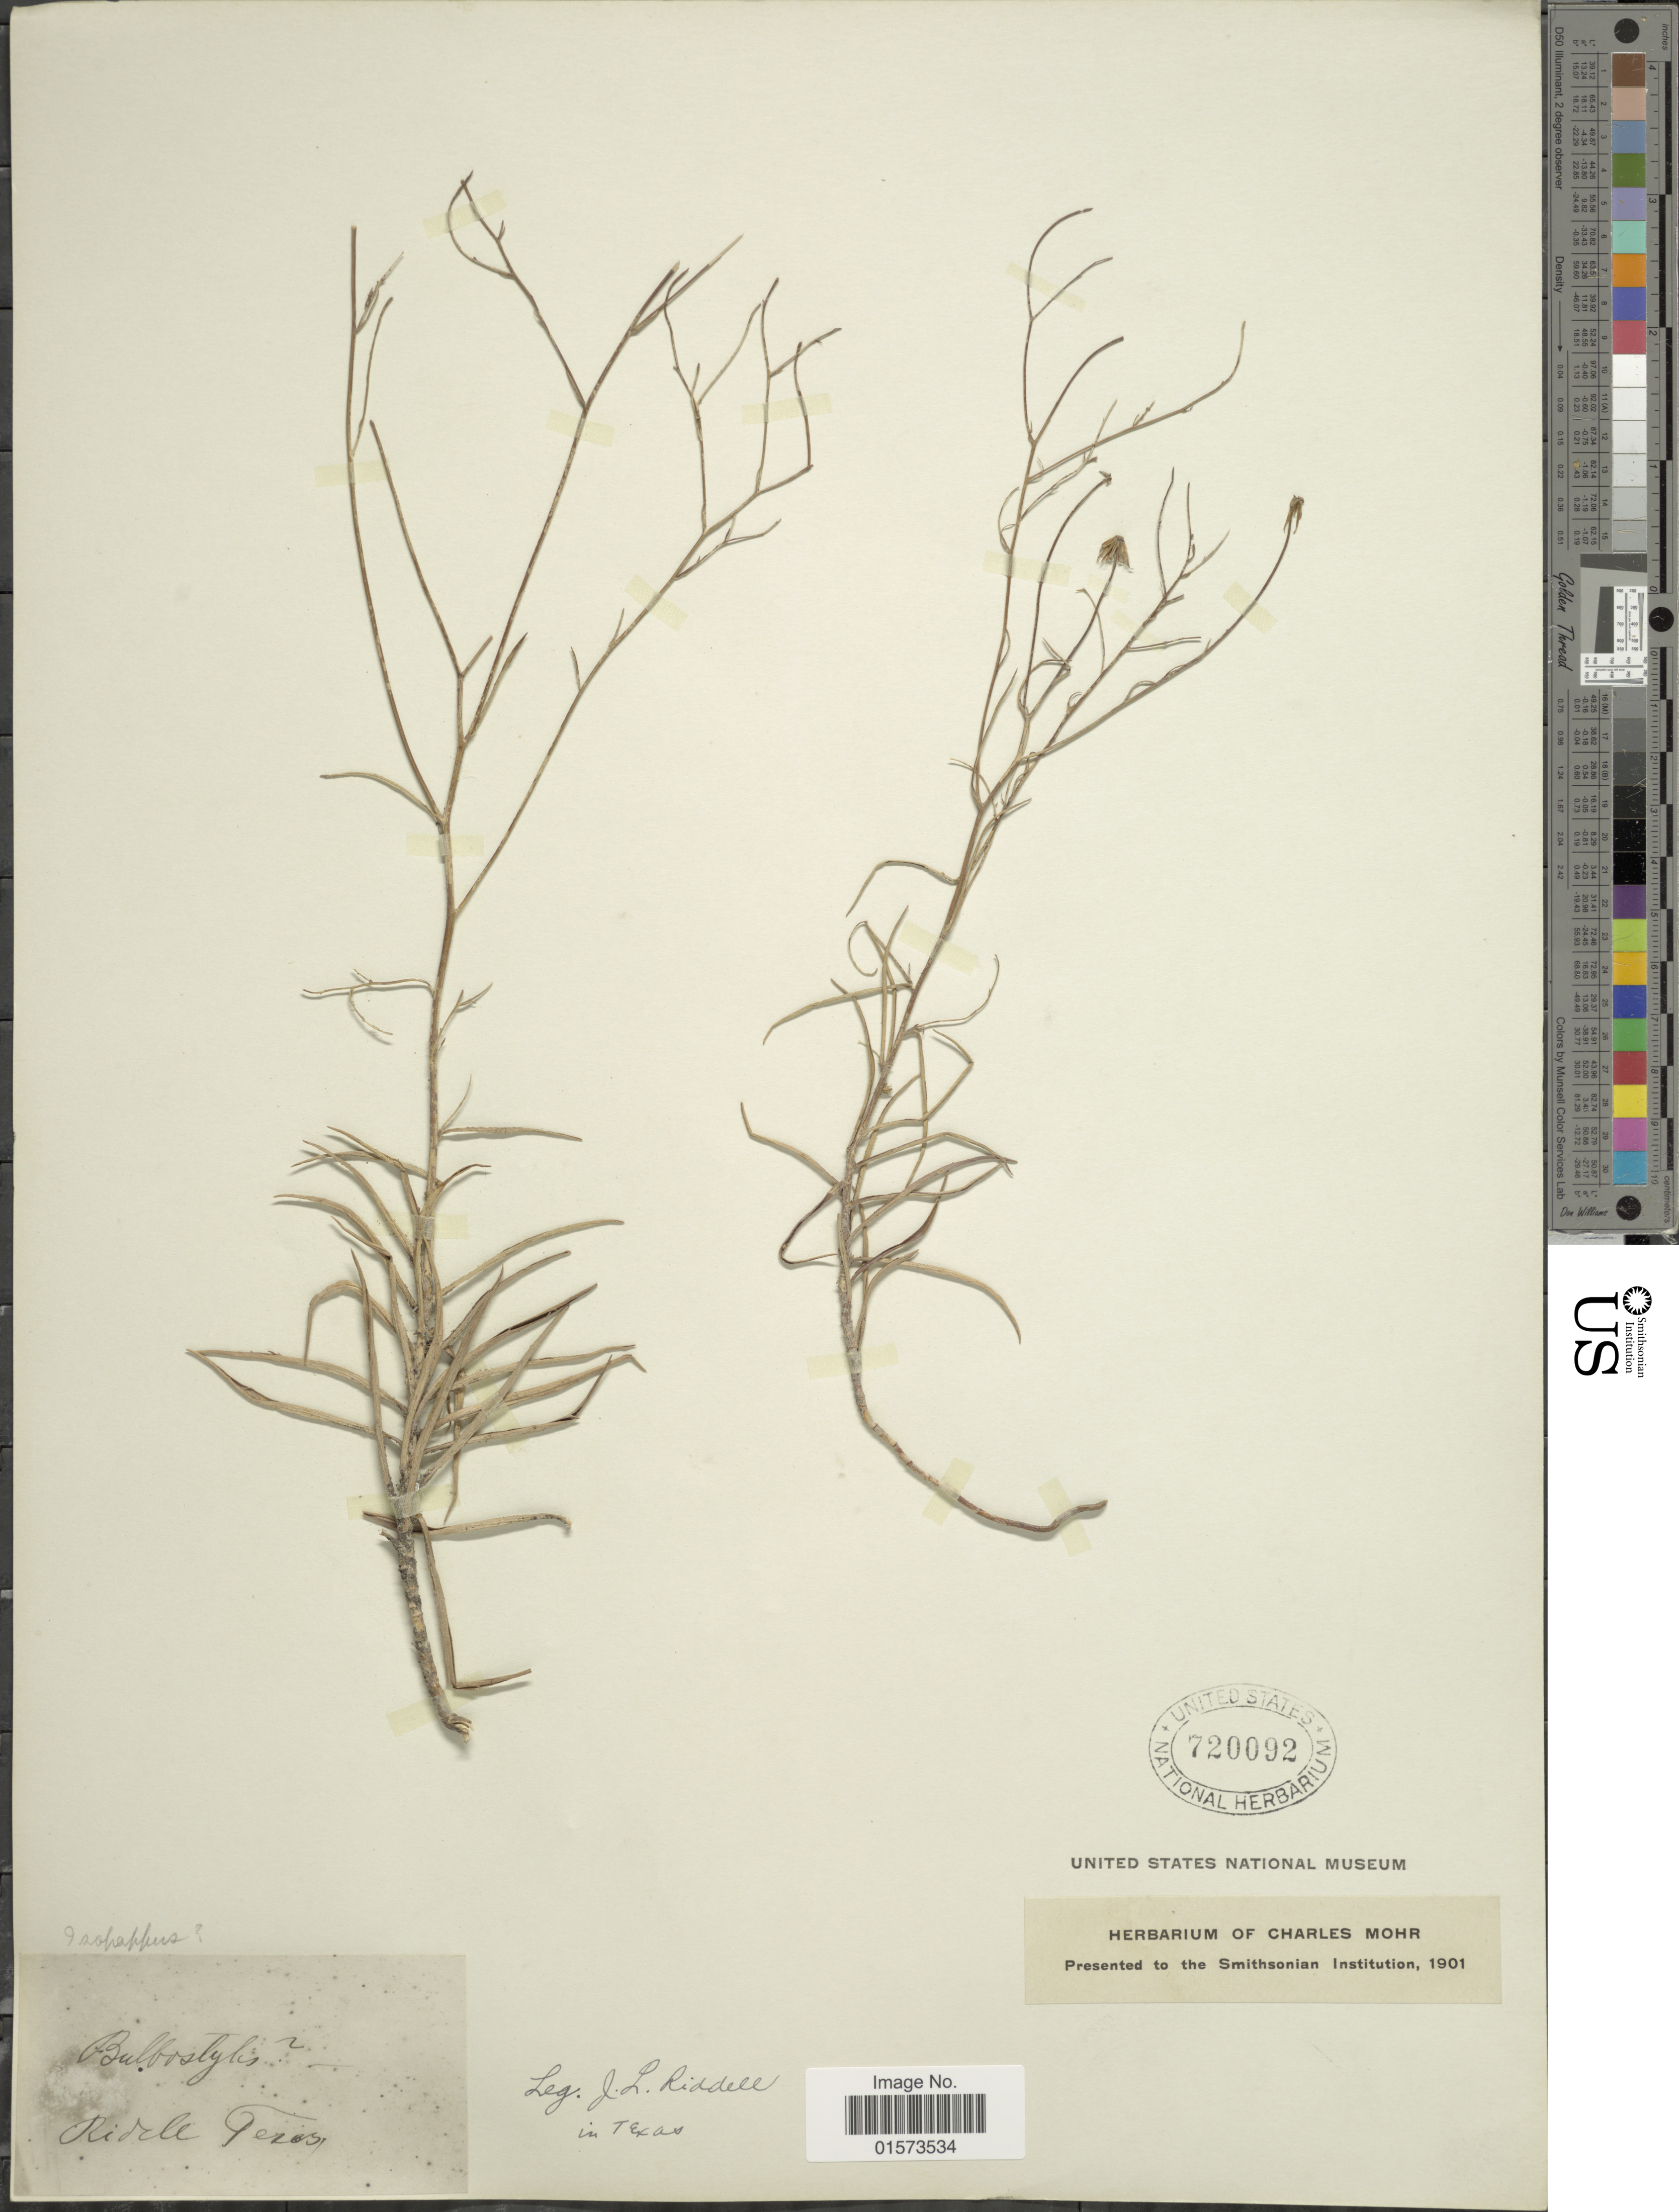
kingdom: Plantae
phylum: Tracheophyta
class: Magnoliopsida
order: Asterales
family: Asteraceae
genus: Croptilon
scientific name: Croptilon divaricatum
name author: (Nutt.) Raf.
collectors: J. Riddell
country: United States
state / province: Texas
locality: Ridle Teros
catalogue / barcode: US 720092